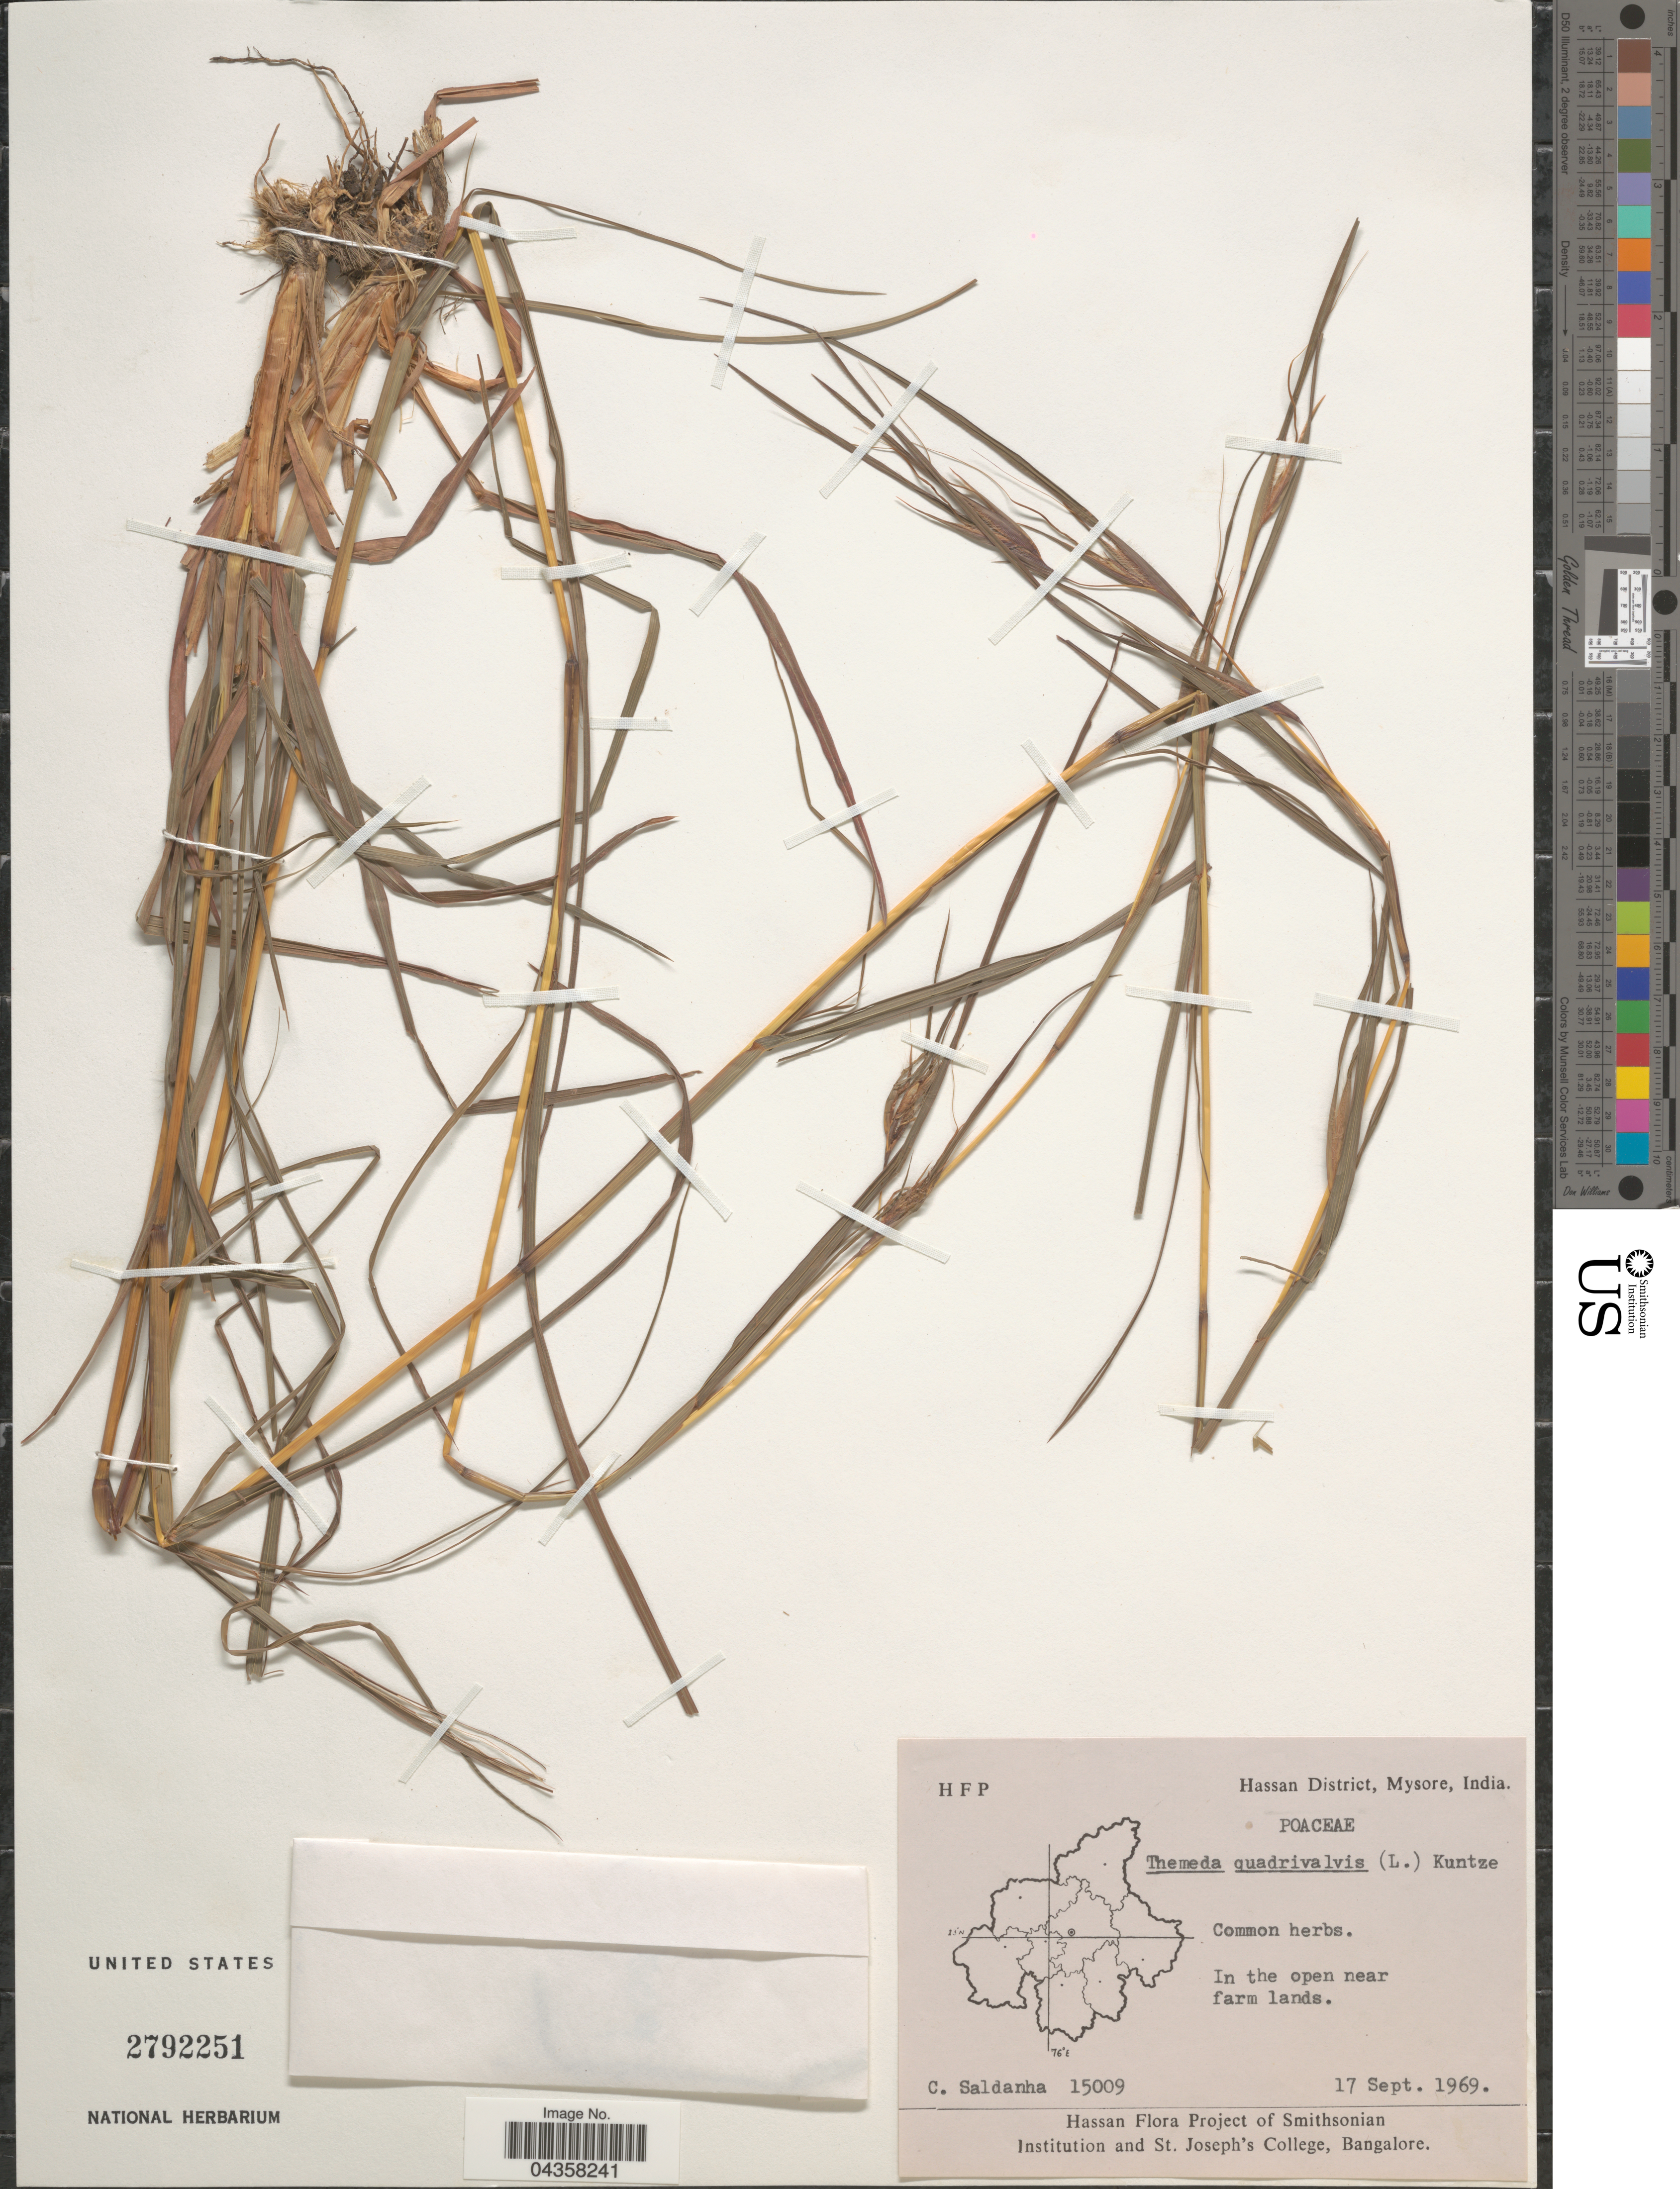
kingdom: Plantae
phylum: Tracheophyta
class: Liliopsida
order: Poales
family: Poaceae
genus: Themeda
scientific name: Themeda quadrivalvis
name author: (L.) Kuntze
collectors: C. Saldanha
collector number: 15009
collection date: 1969-09-17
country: India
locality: Hassan District, Mysore. In the open near farm lands.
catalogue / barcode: US 2792251